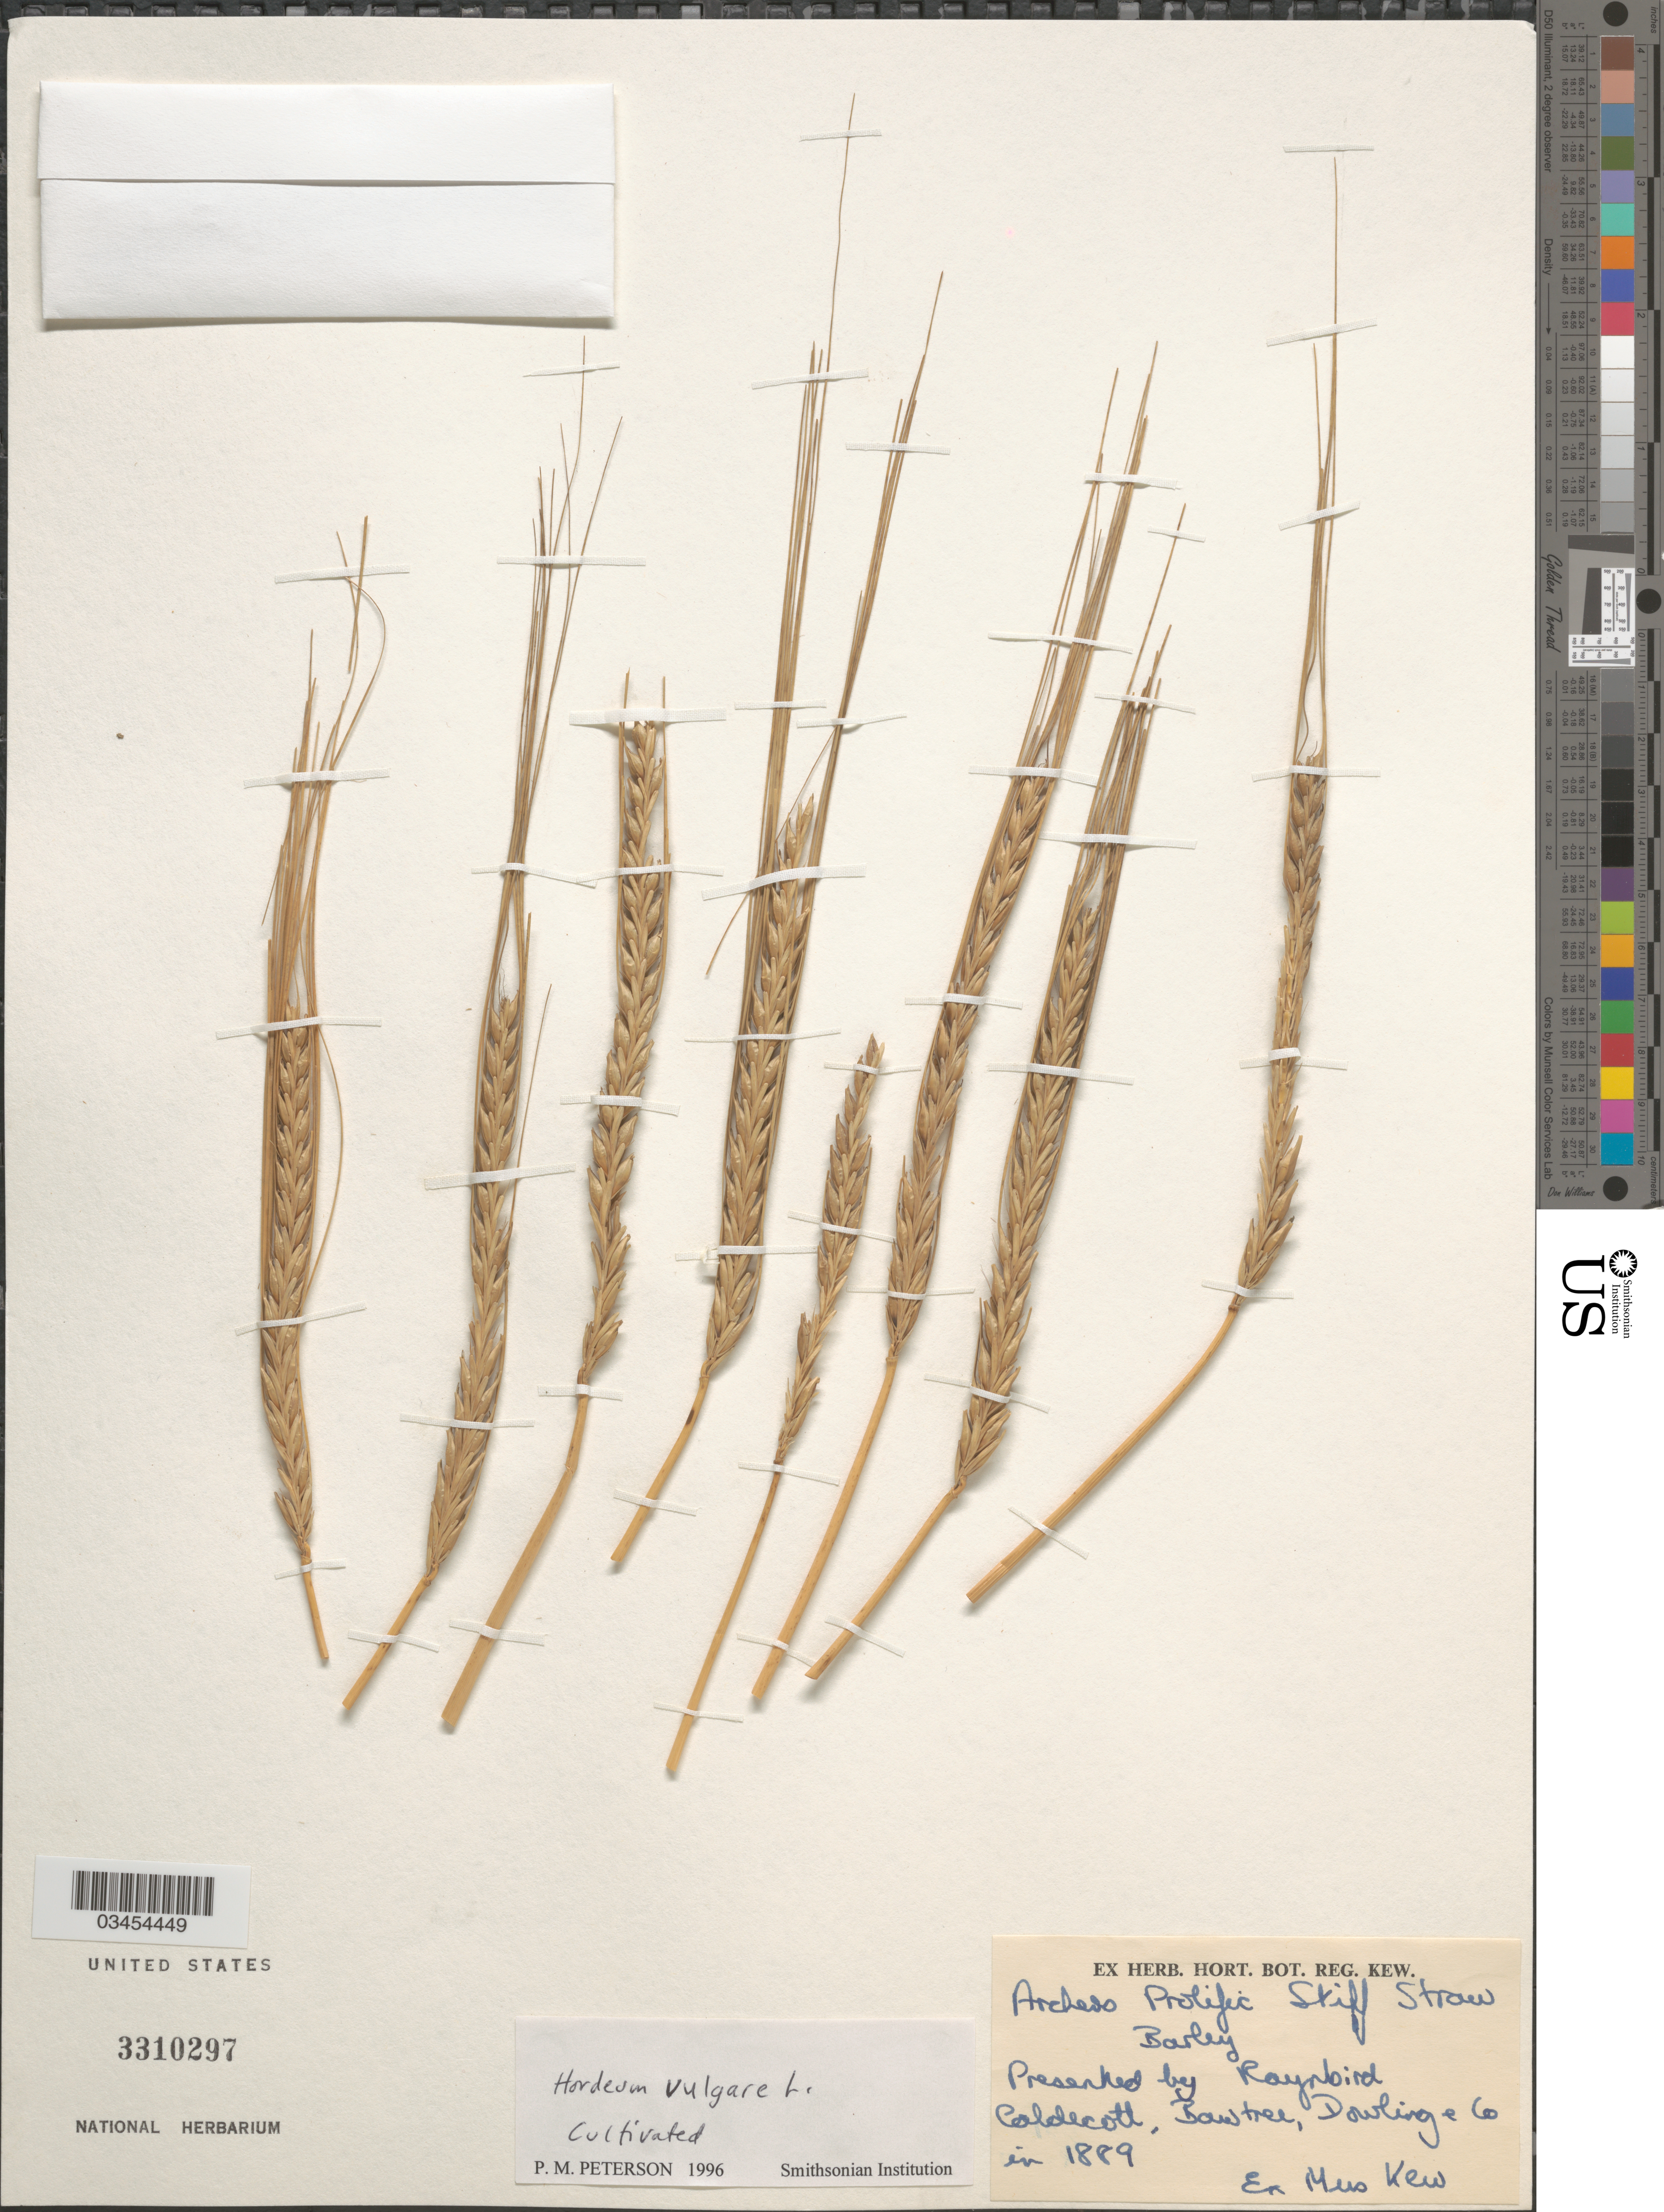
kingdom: Plantae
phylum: Tracheophyta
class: Liliopsida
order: Poales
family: Poaceae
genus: Hordeum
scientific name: Hordeum vulgare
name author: L.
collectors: ex herb. Hort. Reg. Kew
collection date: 1889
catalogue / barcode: US 3310297